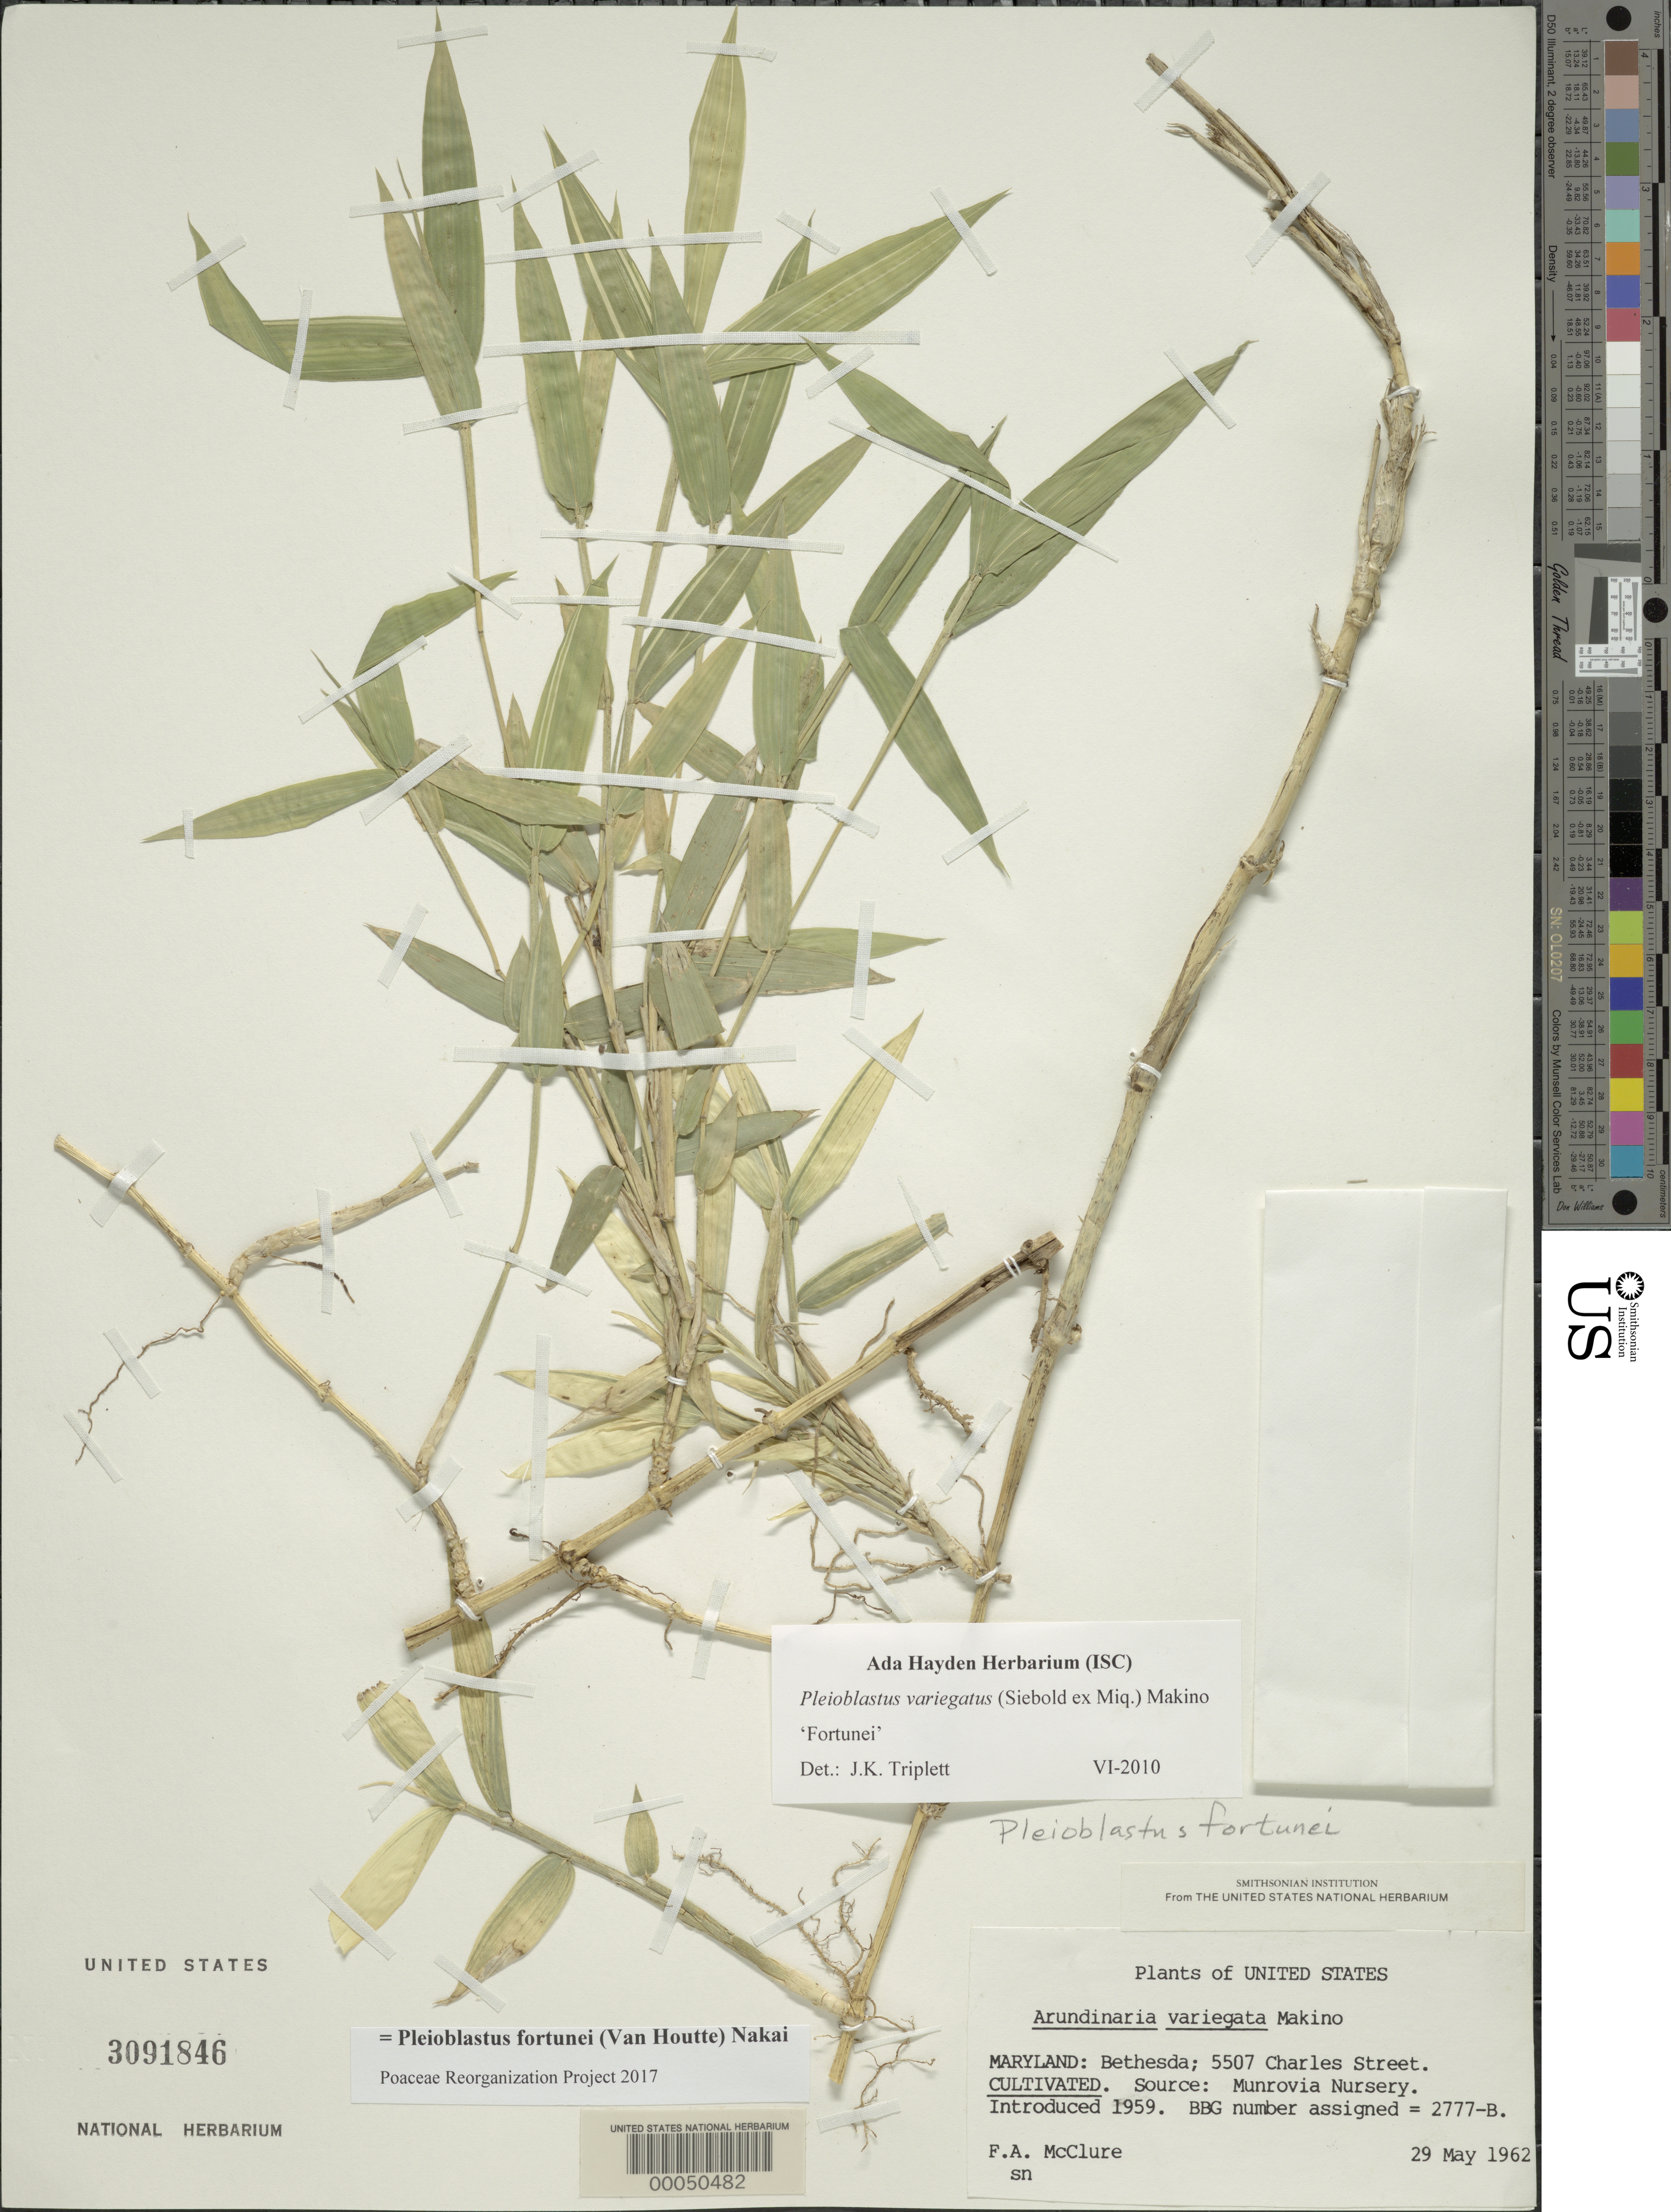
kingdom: Plantae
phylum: Tracheophyta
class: Liliopsida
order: Poales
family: Poaceae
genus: Pleioblastus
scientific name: Pleioblastus fortunei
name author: (Van Houtte) Nakai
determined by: Poaceae Reorganization Project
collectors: F. A. McClure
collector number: BBG 2777-B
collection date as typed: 29 May 1962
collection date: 1962-05-29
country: United States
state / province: Maryland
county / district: Montgomery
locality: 5507 Charles Street, Bethesda (McClure's Garden)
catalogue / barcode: US 3091846